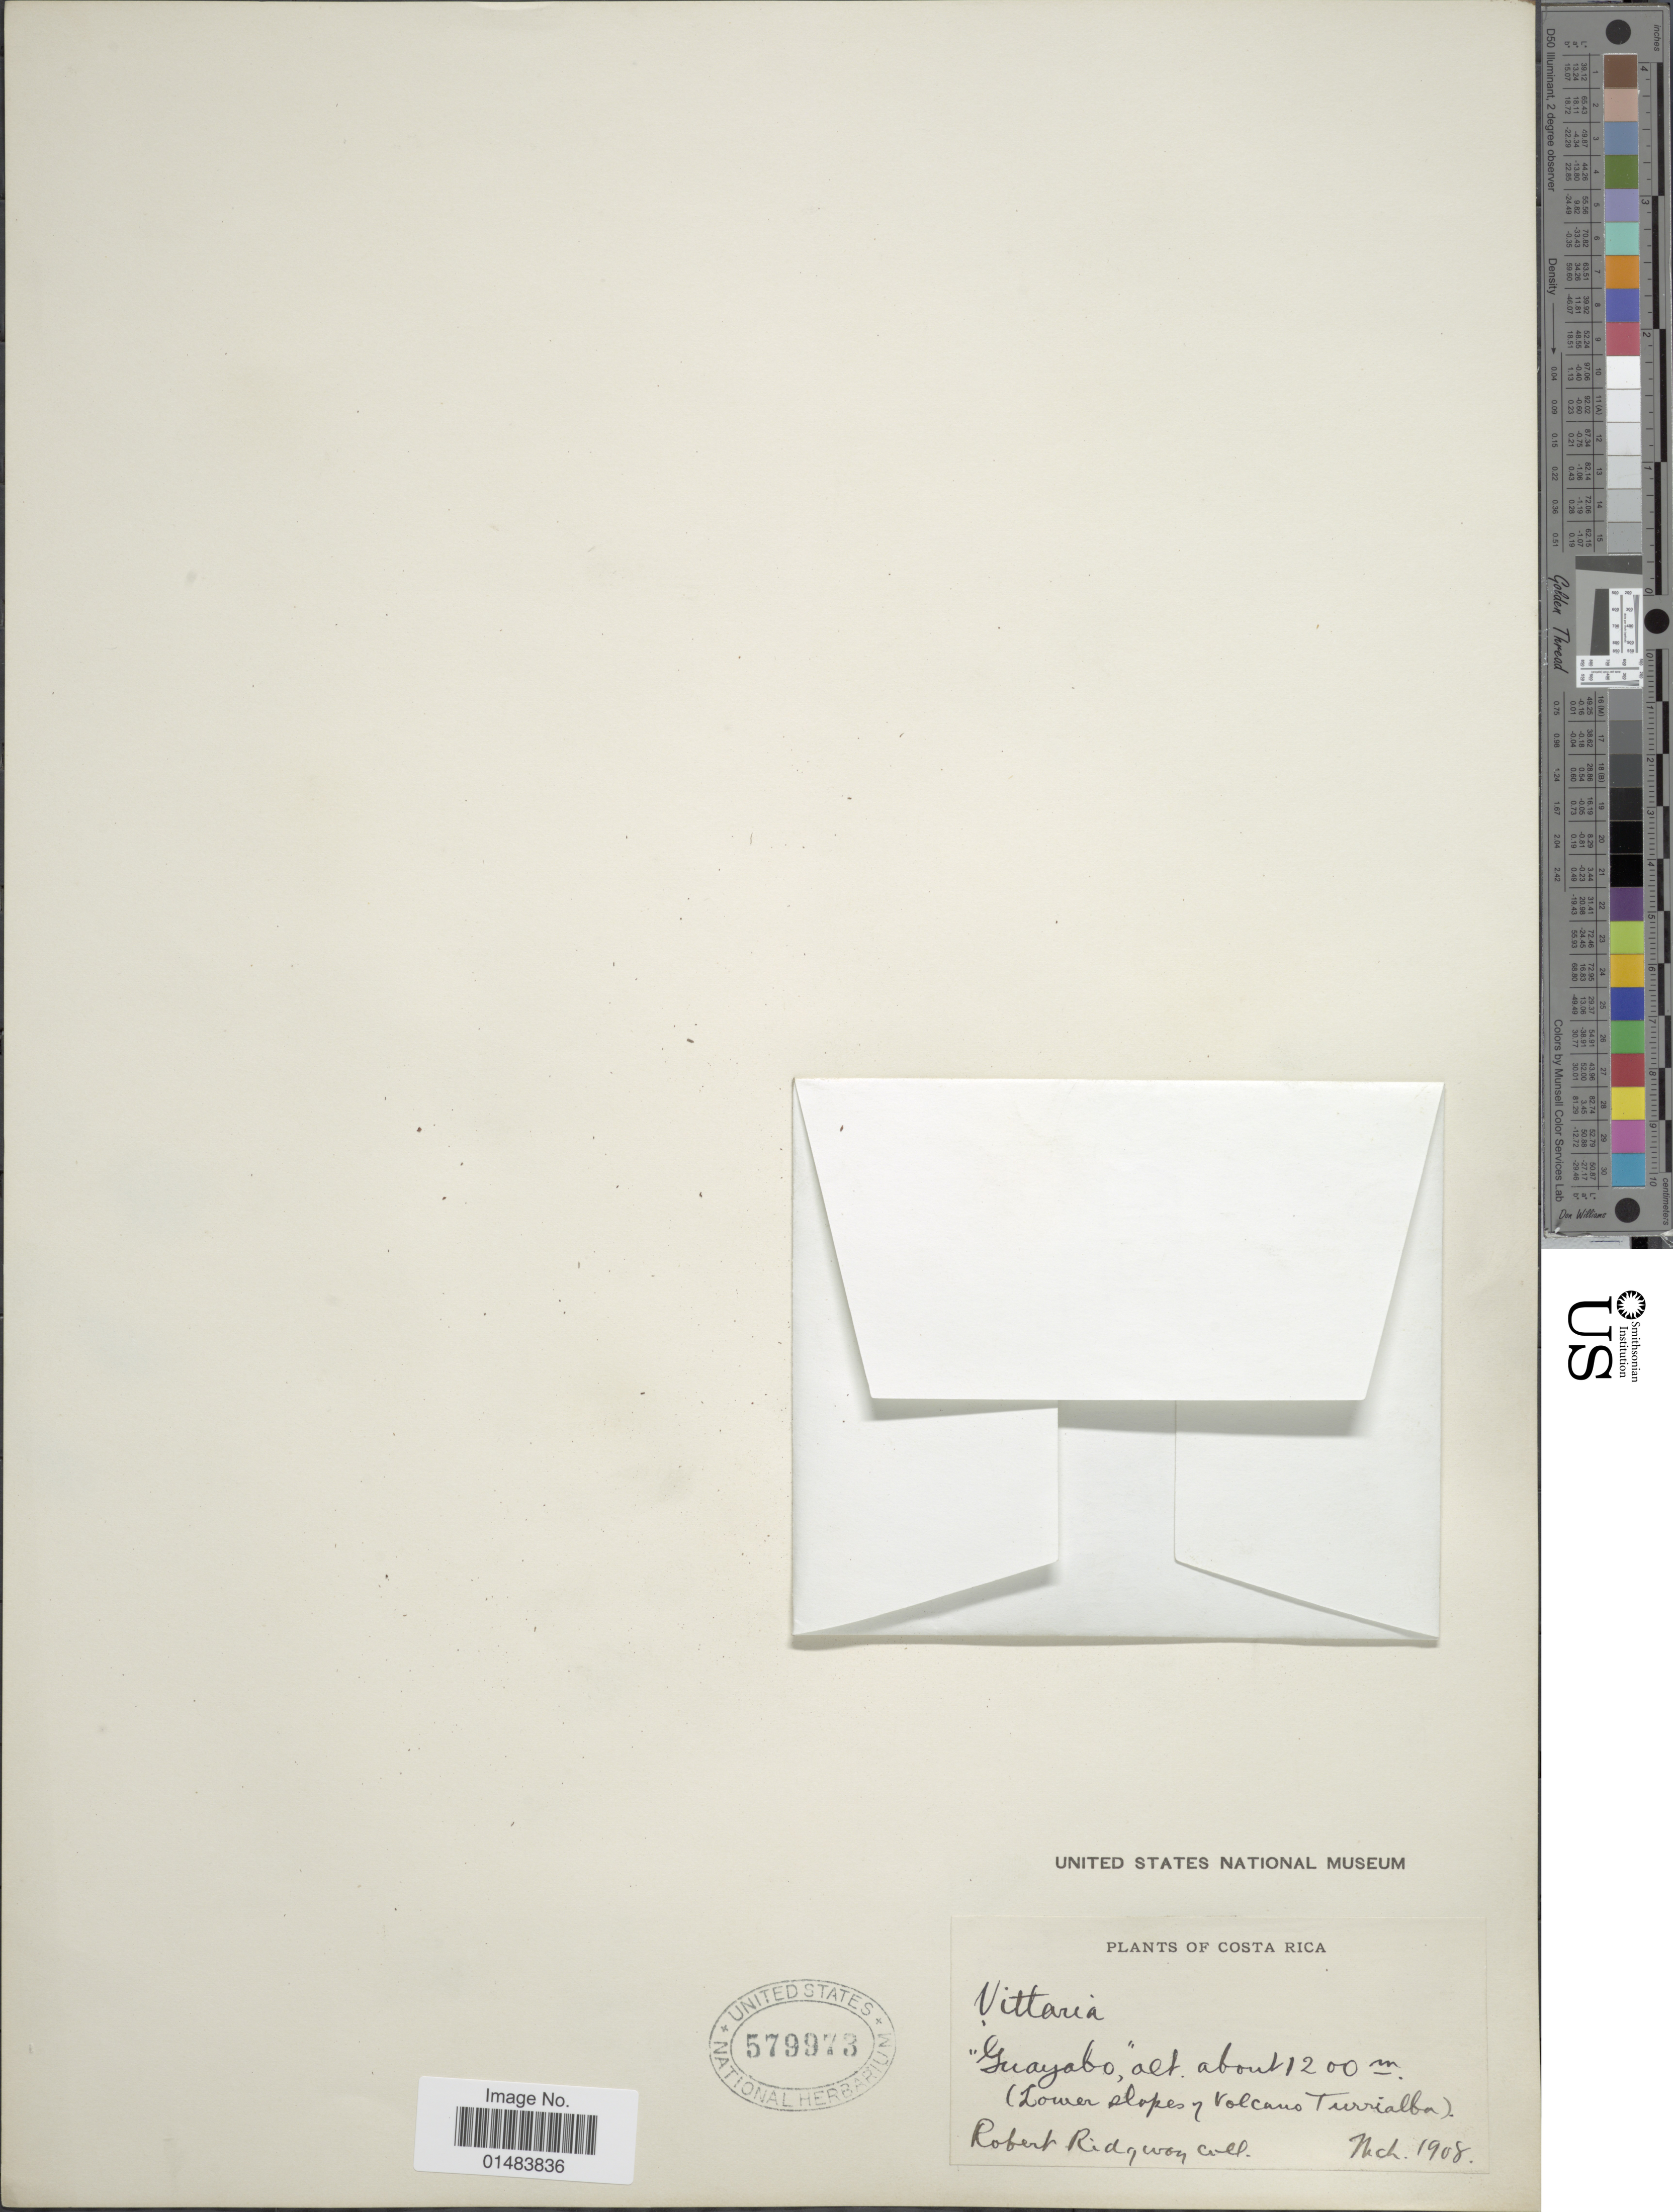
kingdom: Plantae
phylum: Tracheophyta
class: Polypodiopsida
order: Polypodiales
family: Pteridaceae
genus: Vittaria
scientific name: Vittaria sp.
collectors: R. Ridgway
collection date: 1908-03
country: Costa Rica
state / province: Cartago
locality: Guayabo (lower slopes volcano Turrialba)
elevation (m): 1200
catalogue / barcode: US 579973